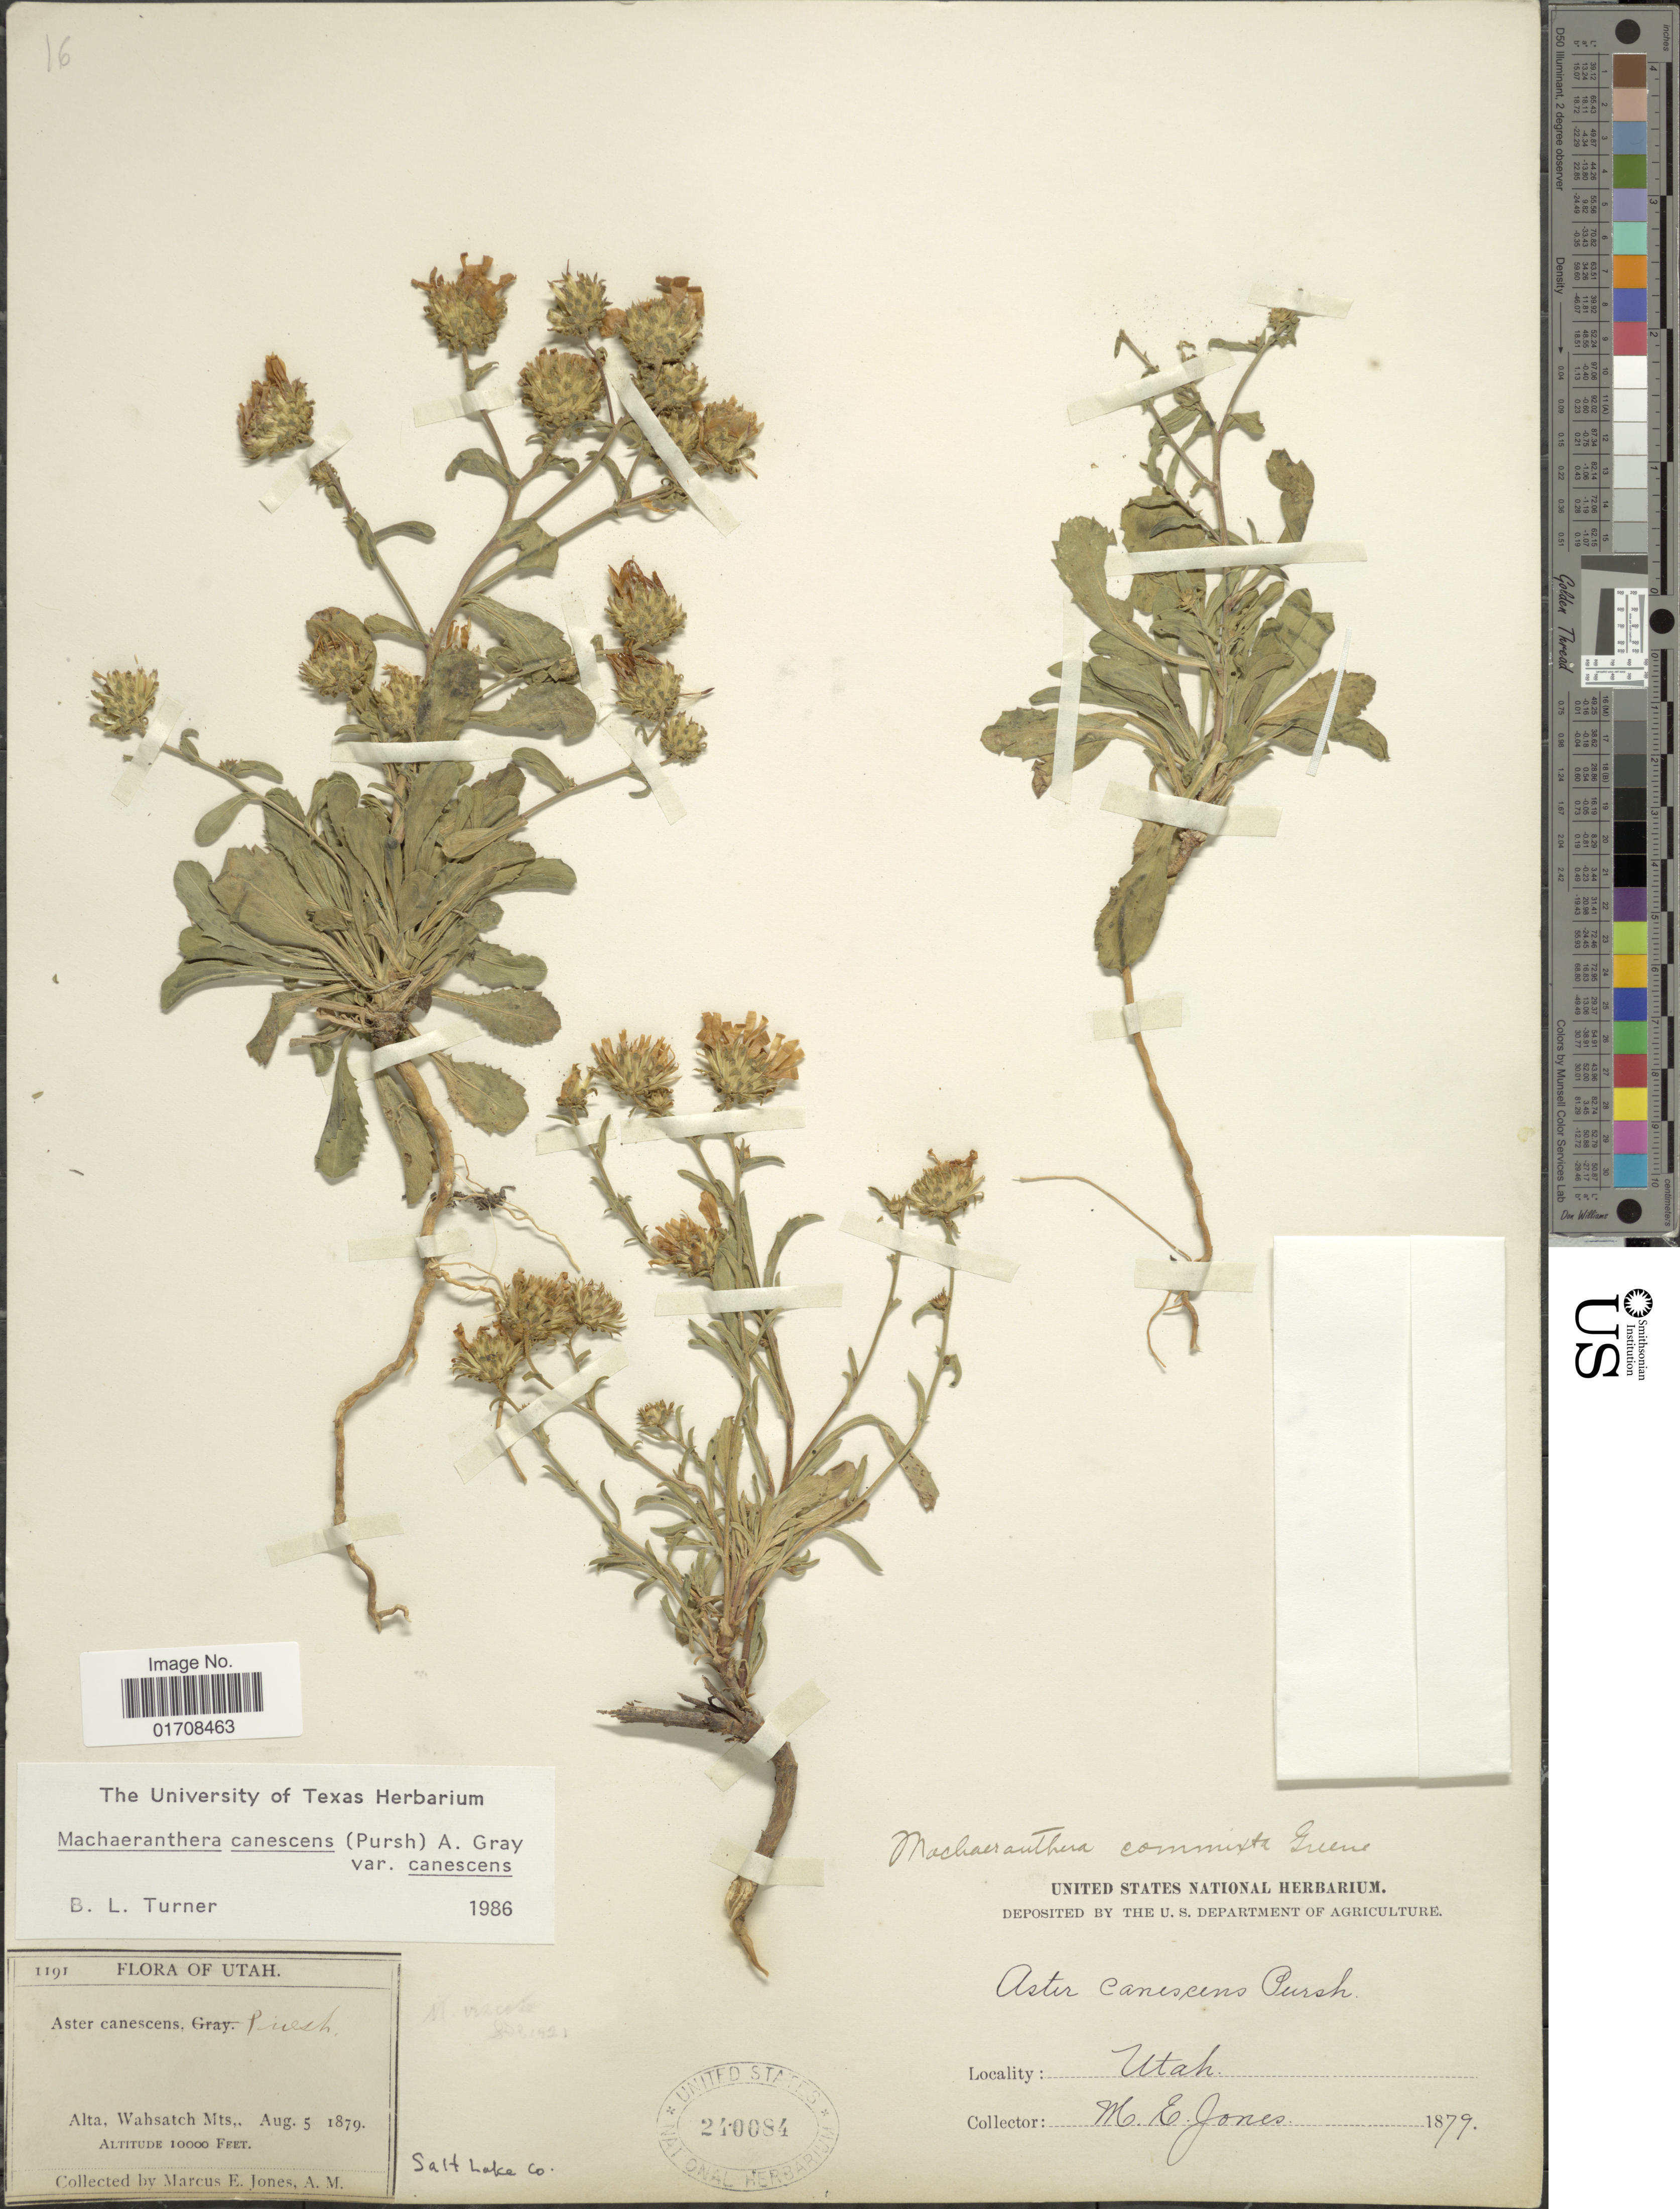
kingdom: Plantae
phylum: Tracheophyta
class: Magnoliopsida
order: Asterales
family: Asteraceae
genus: Machaeranthera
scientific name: Machaeranthera canescens var. canescens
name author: (Pursh) A. Gray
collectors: M. E. Jones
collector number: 1191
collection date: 1879-08-05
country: United States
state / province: Utah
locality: Alta, Wahsatch Mts., Salt Lake Co.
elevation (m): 3048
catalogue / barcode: US 240084